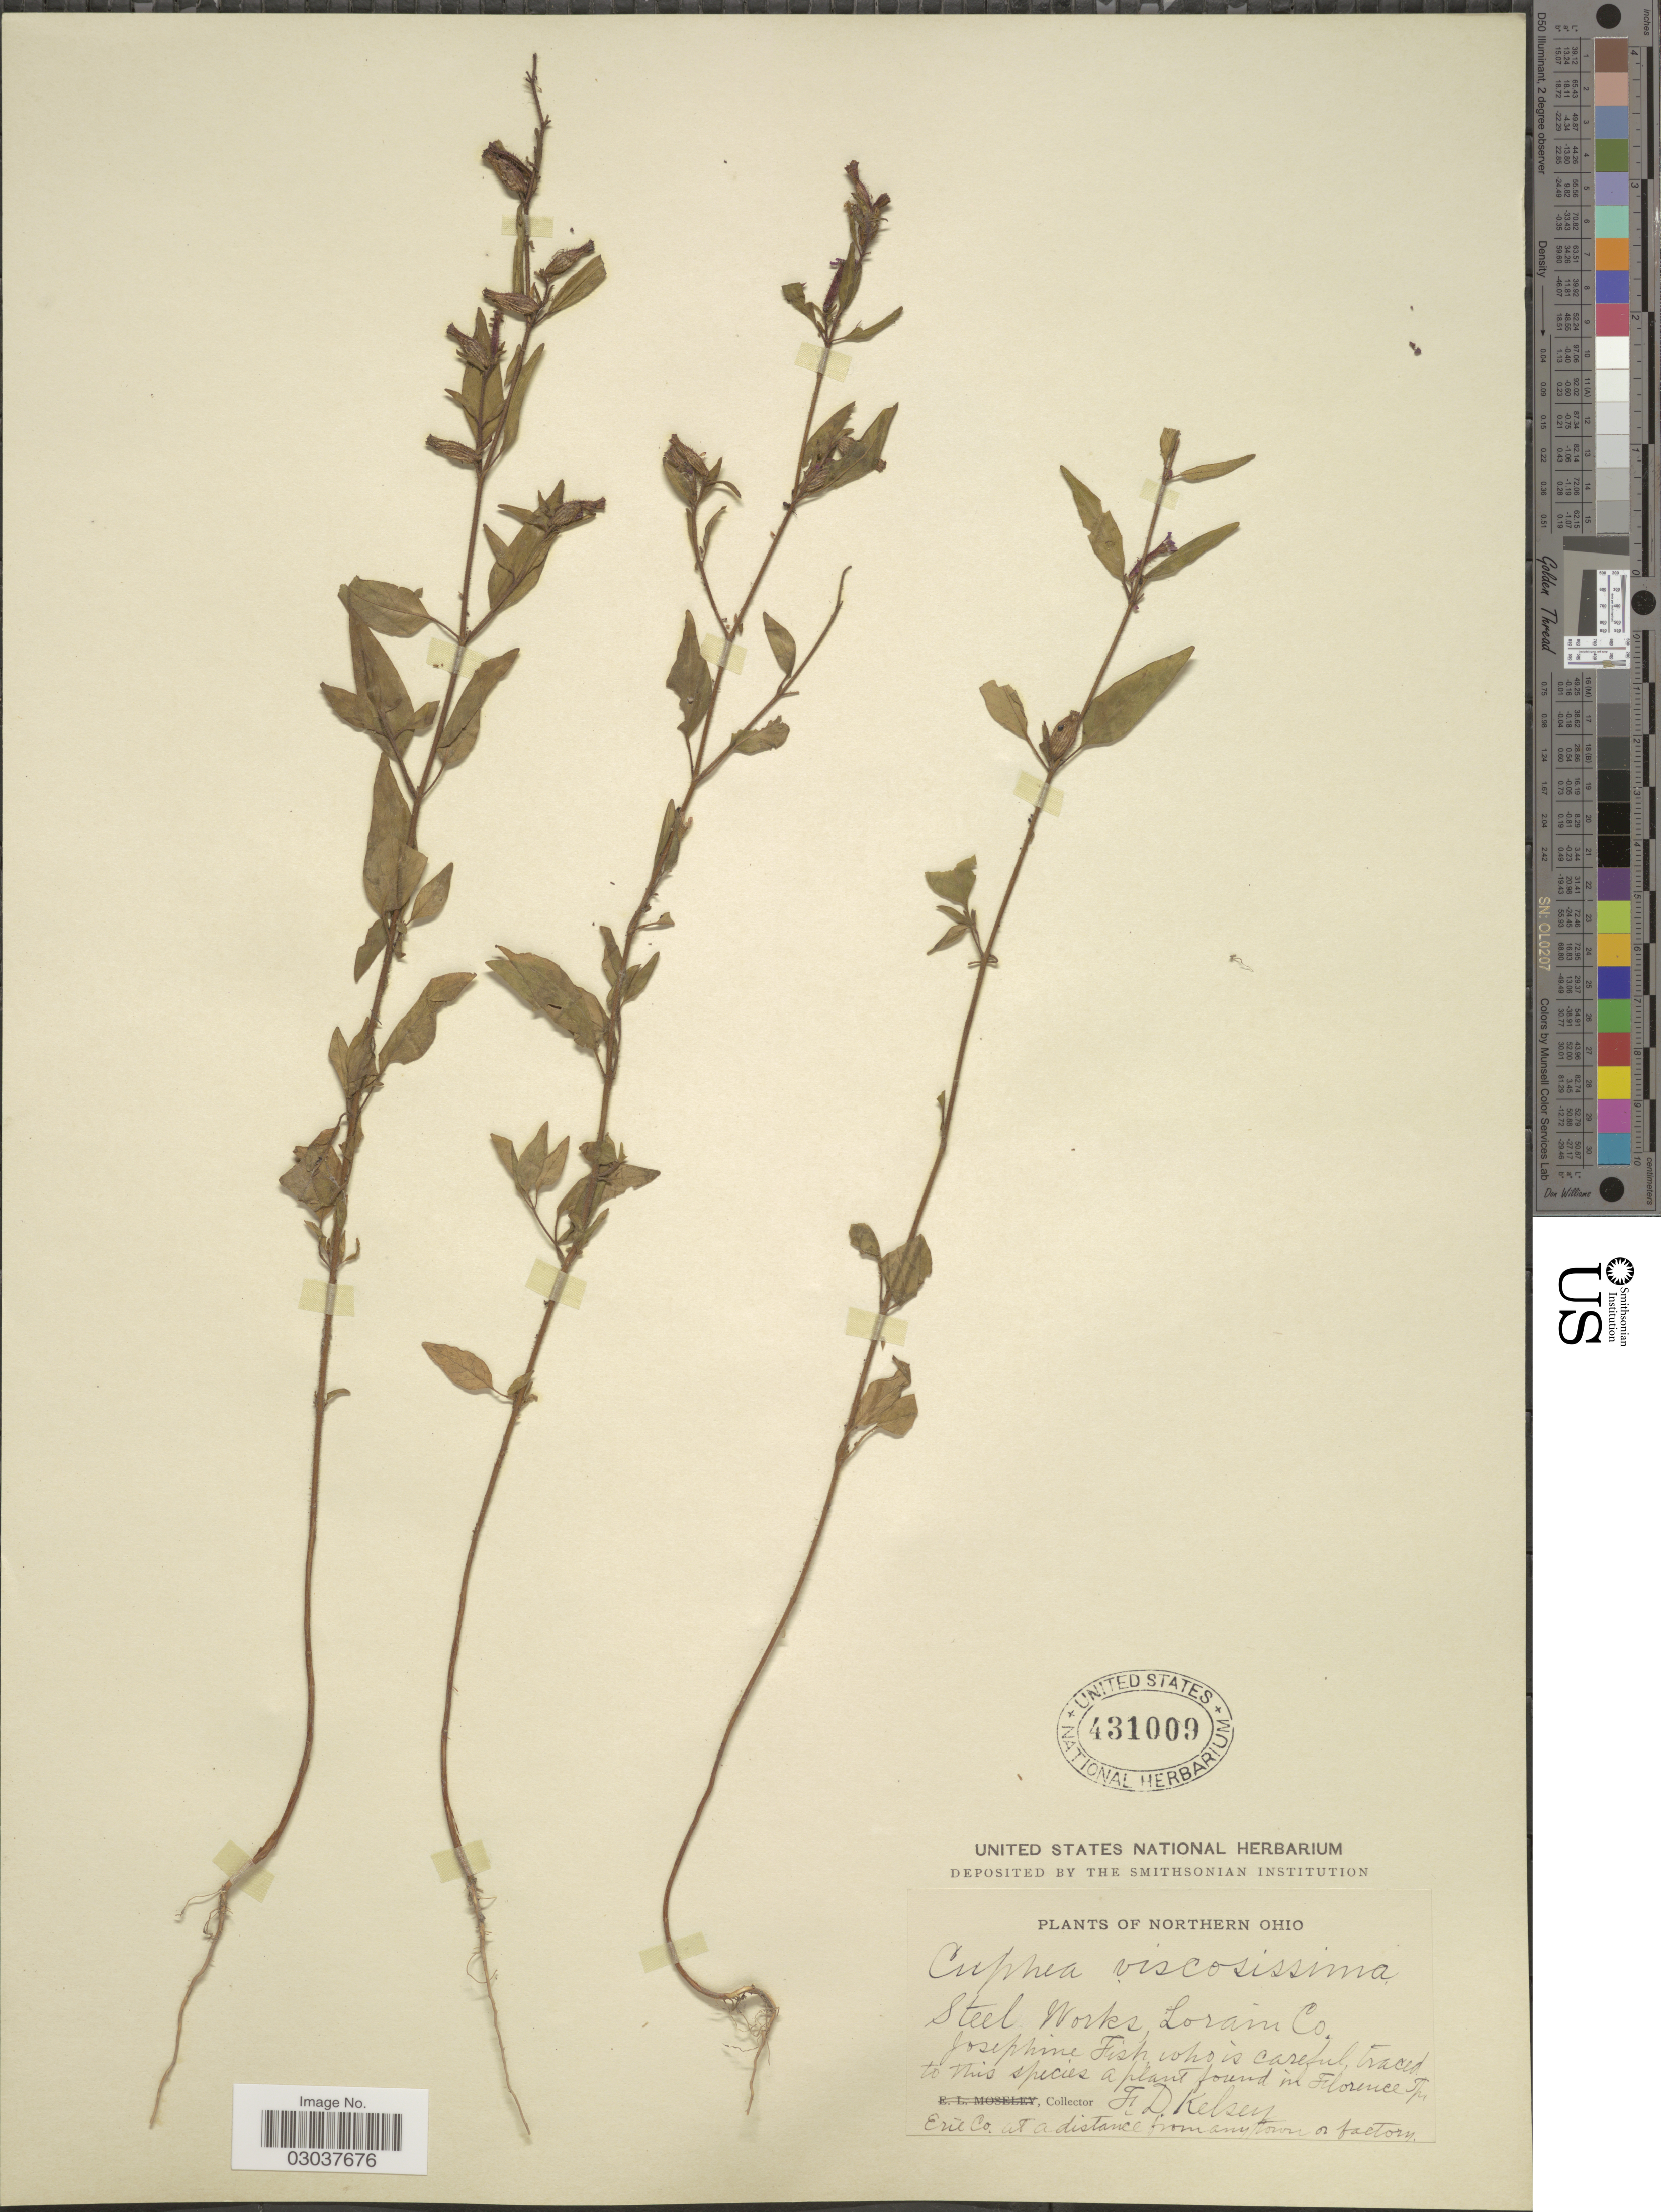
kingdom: Plantae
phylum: Tracheophyta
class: Magnoliopsida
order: Myrtales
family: Lythraceae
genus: Cuphea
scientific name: Cuphea petiolata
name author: Pohl ex Koehne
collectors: F. Kelsey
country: United States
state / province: Ohio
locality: Northern Ohio. Steel Works Lorain Co. In Florence Tp. Erie Co. at a distance from any town or factory.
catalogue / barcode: US 431009